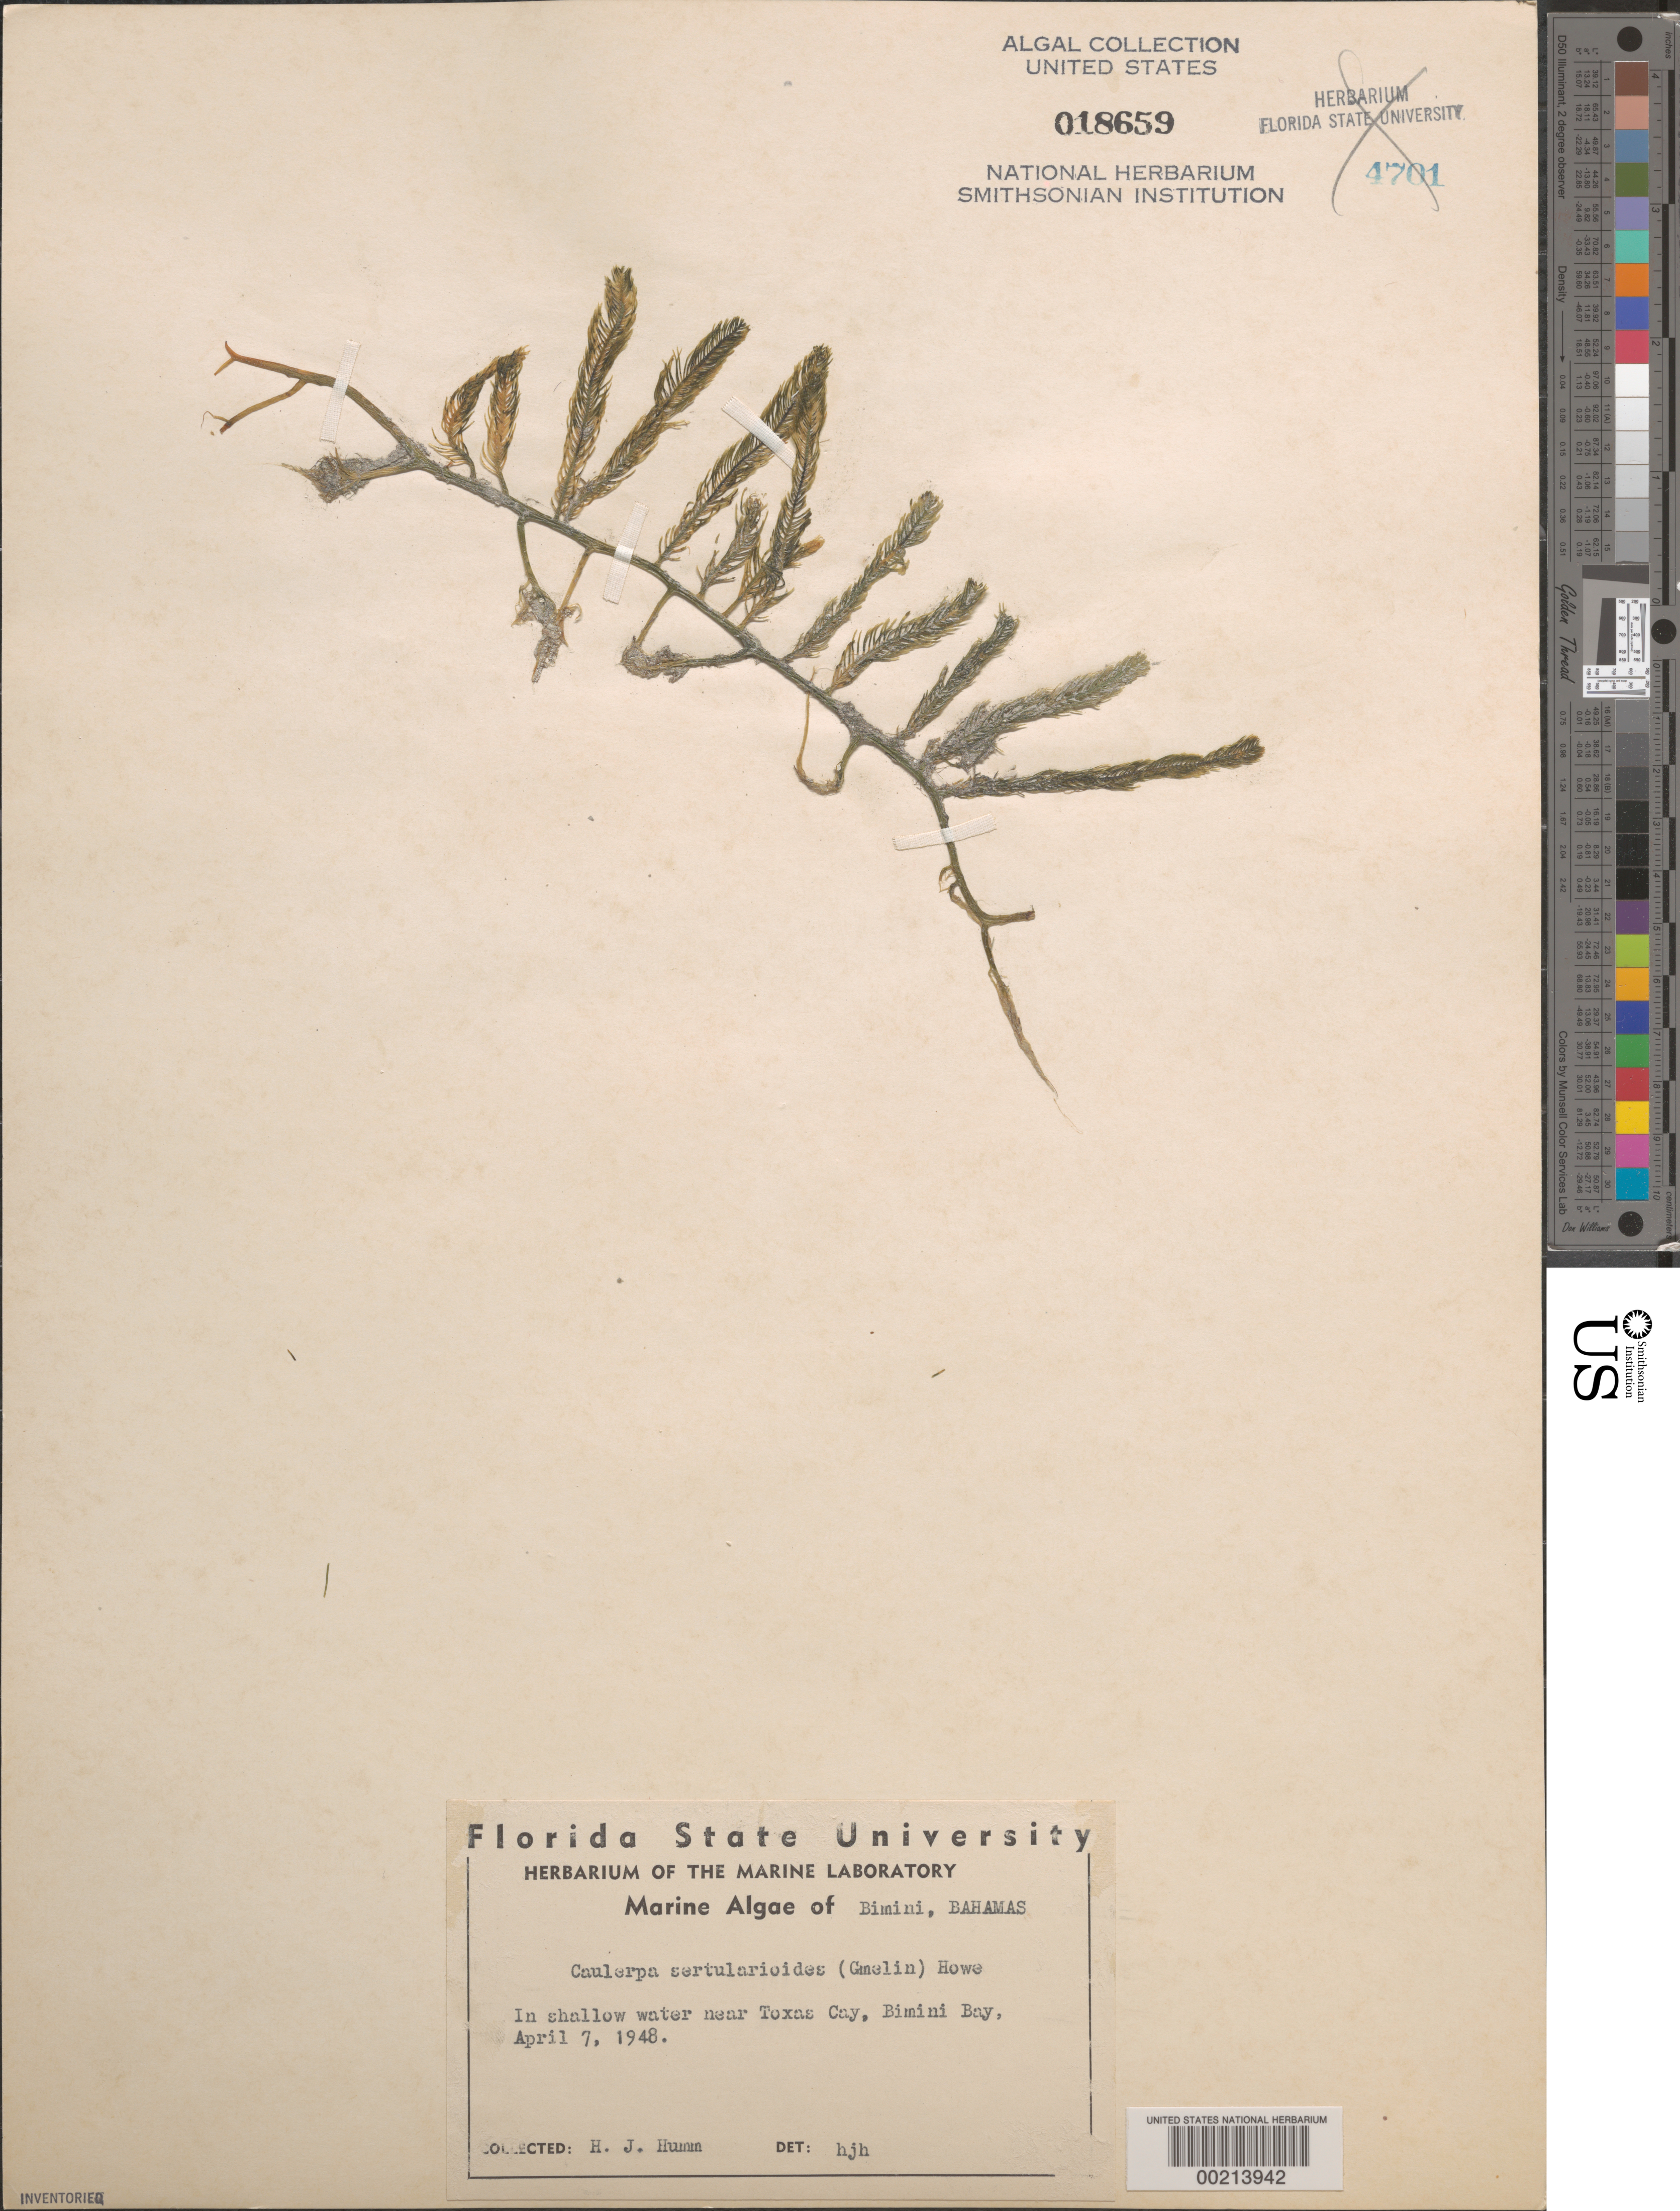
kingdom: Plantae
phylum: Chlorophyta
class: Ulvophyceae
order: Bryopsidales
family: Caulerpaceae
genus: Caulerpa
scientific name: Caulerpa sertularioides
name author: (S.G. Gmel.) M. Howe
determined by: Humm, Harold J.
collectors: H. J. Humm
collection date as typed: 07 Apr 1948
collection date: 1948-04-07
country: Bahamas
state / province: Biminis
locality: Near toxas cay, bimini bay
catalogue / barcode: US 18659